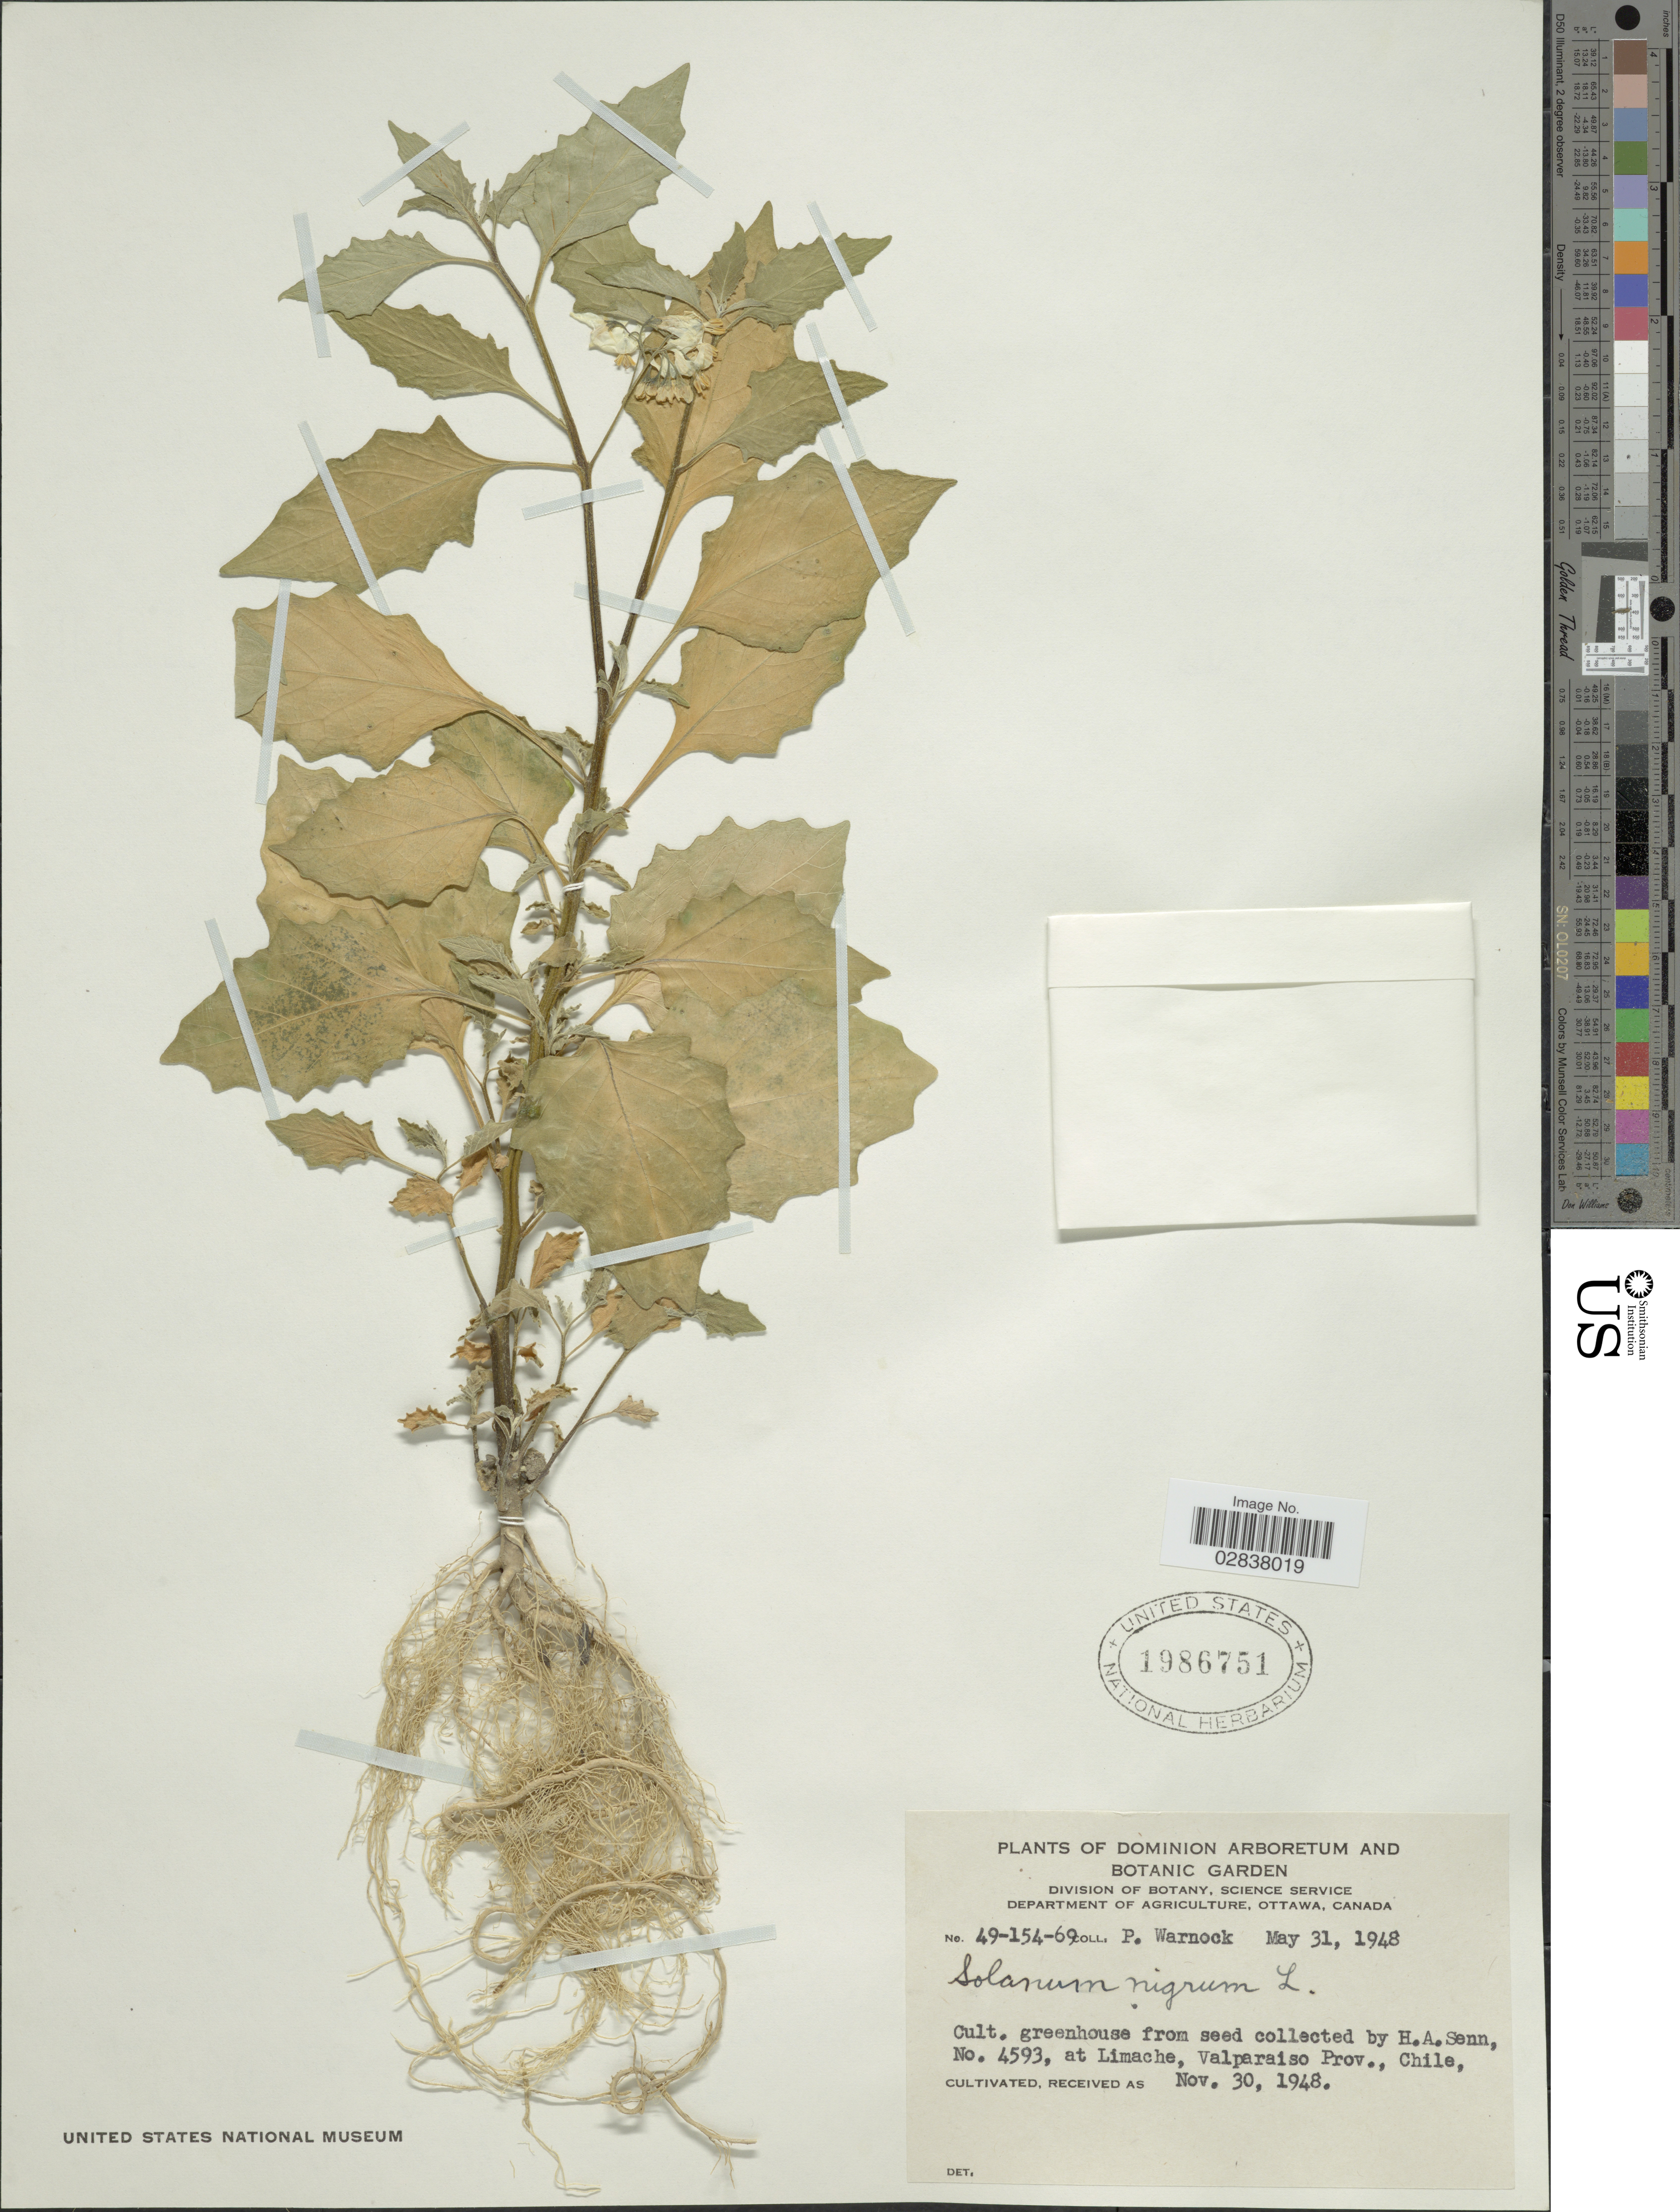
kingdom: Plantae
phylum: Tracheophyta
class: Magnoliopsida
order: Solanales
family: Solanaceae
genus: Solanum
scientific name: Solanum nigrum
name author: L.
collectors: P. Warnock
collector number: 49-154-69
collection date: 1948-05-31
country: Chile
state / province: Valparaíso (V)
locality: Cult. greenhouse from seed, at Limache, Valparaiso Prov.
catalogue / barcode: US 1986751